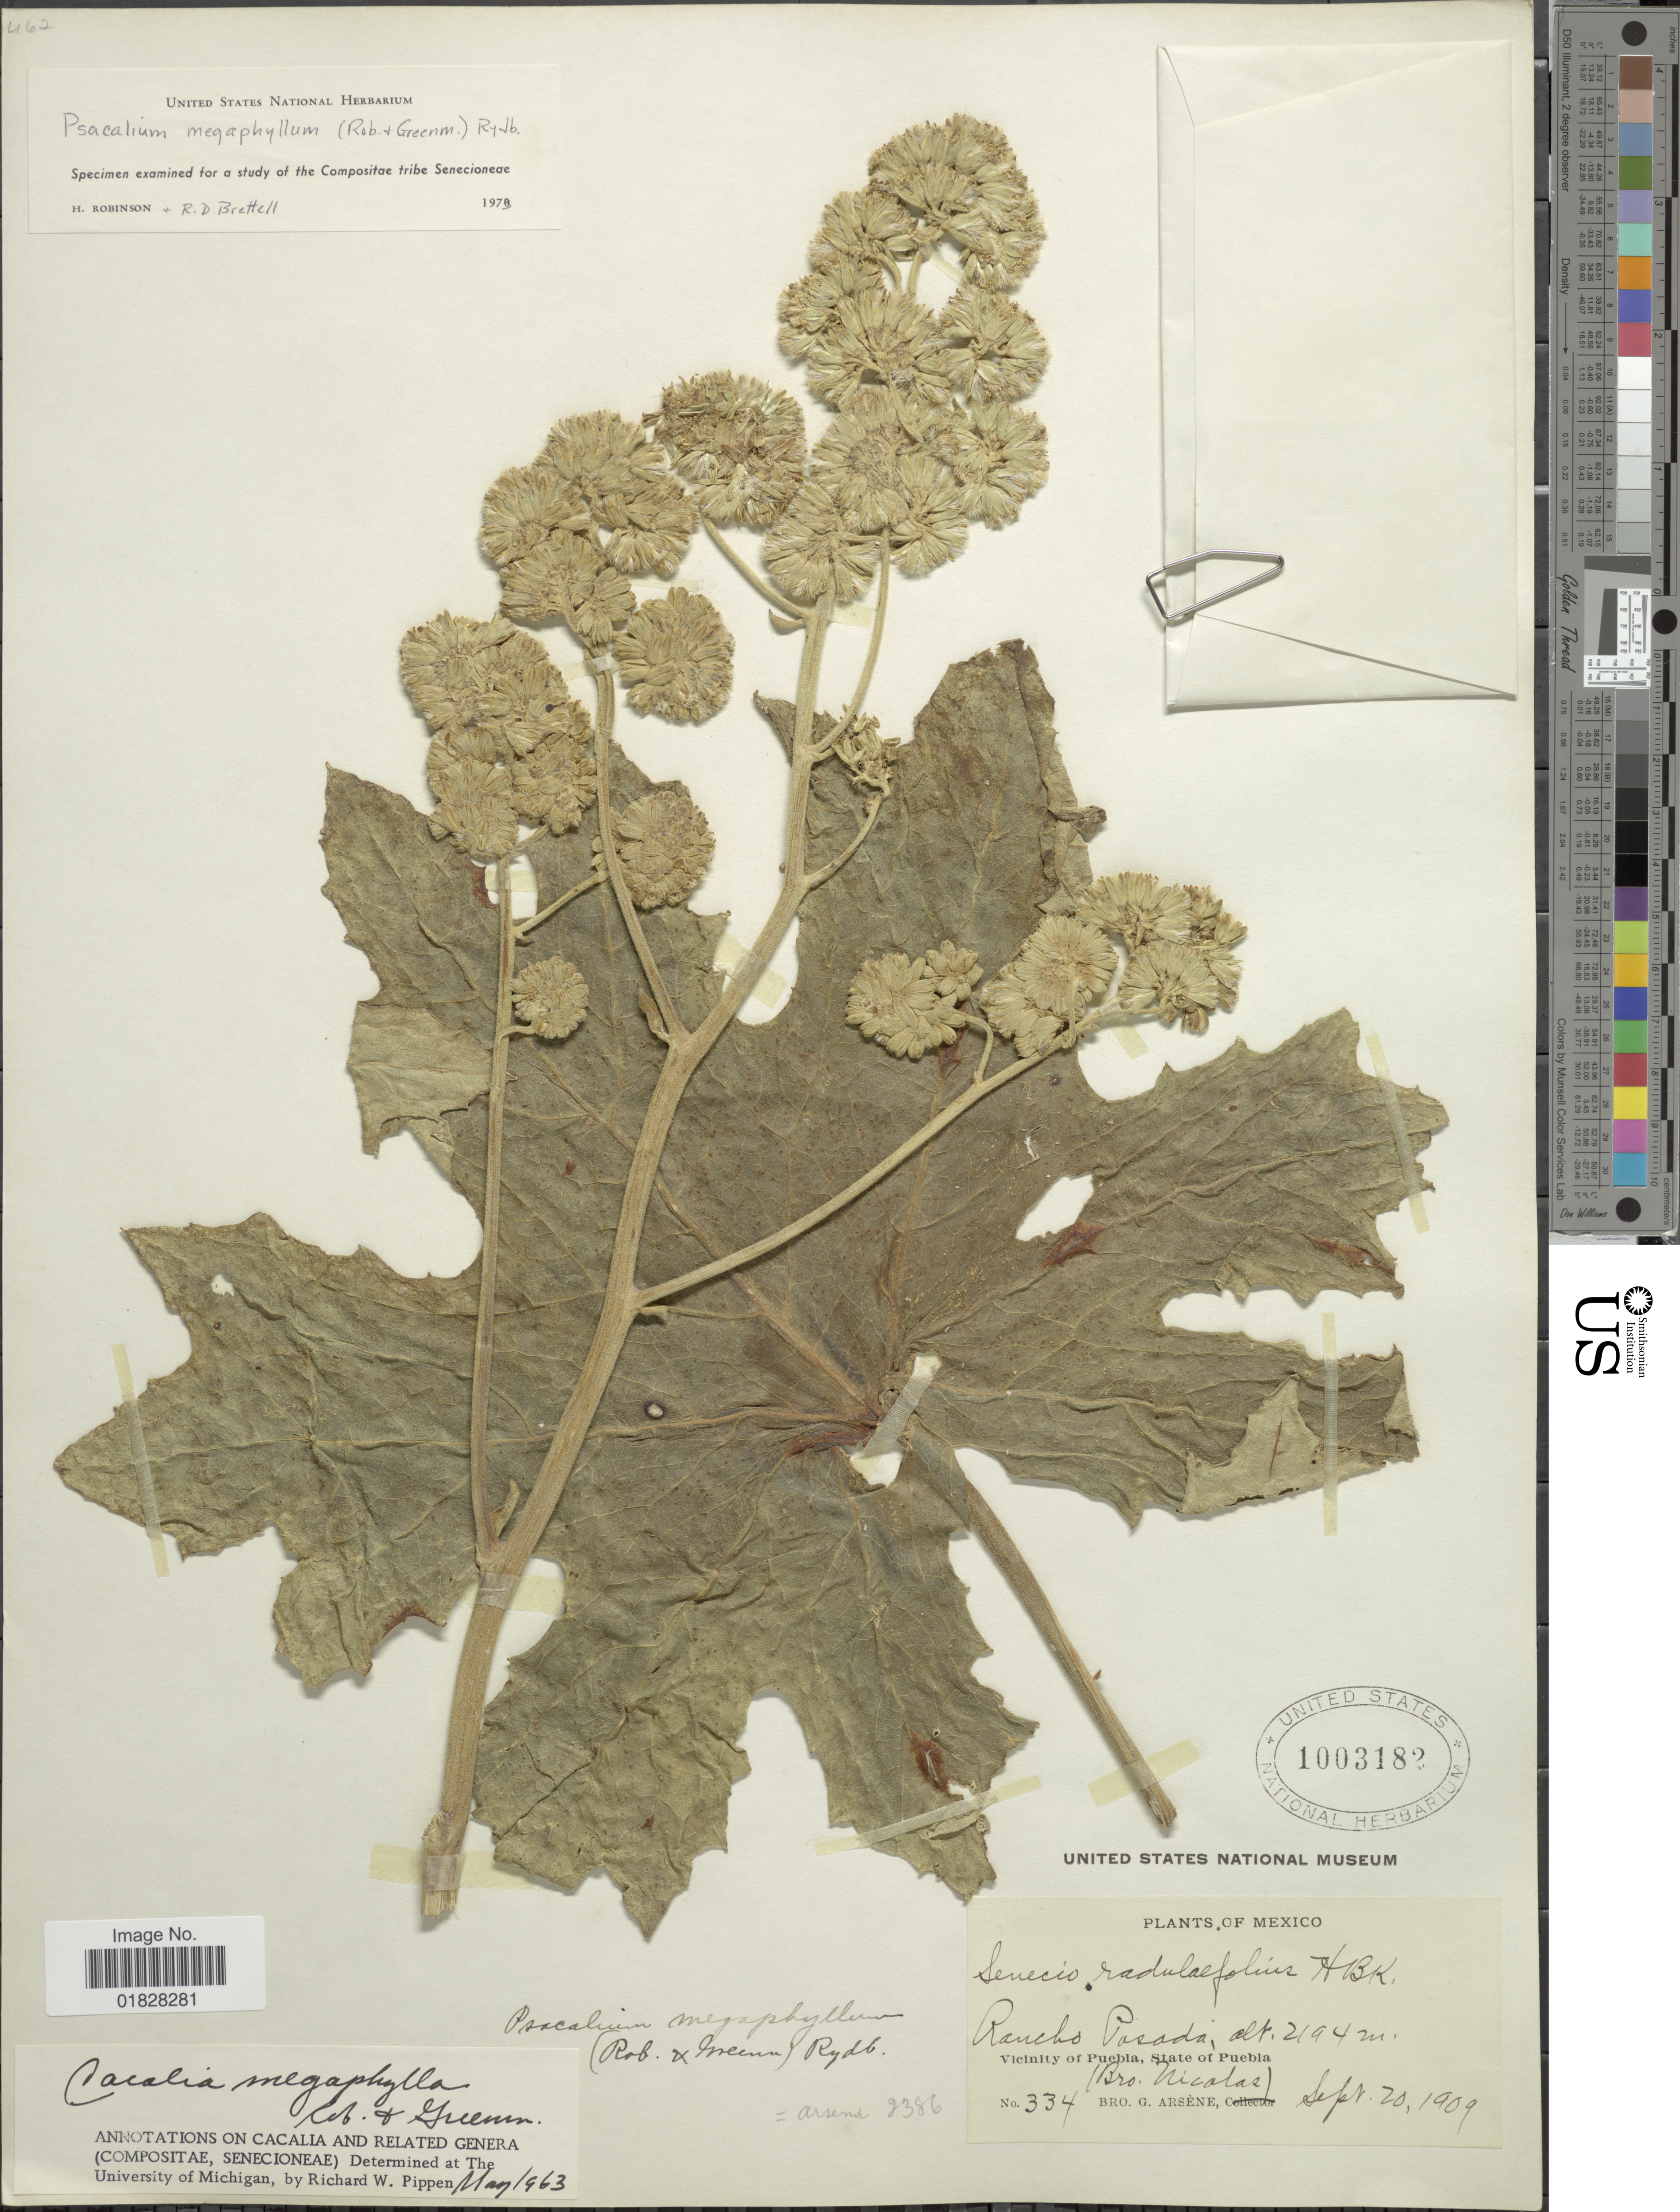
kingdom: Plantae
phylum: Tracheophyta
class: Magnoliopsida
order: Asterales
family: Asteraceae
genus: Psacalium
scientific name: Psacalium megaphyllum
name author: (B.L. Rob. & Greenm.) Rydb.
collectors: B. Nicolas & Bro. G. Arsène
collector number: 334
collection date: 1909-09-20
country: Mexico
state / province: Puebla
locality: Rancho Posada. Vicinity of Puebla, State of Puebla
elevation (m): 2194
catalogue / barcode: US 1003182